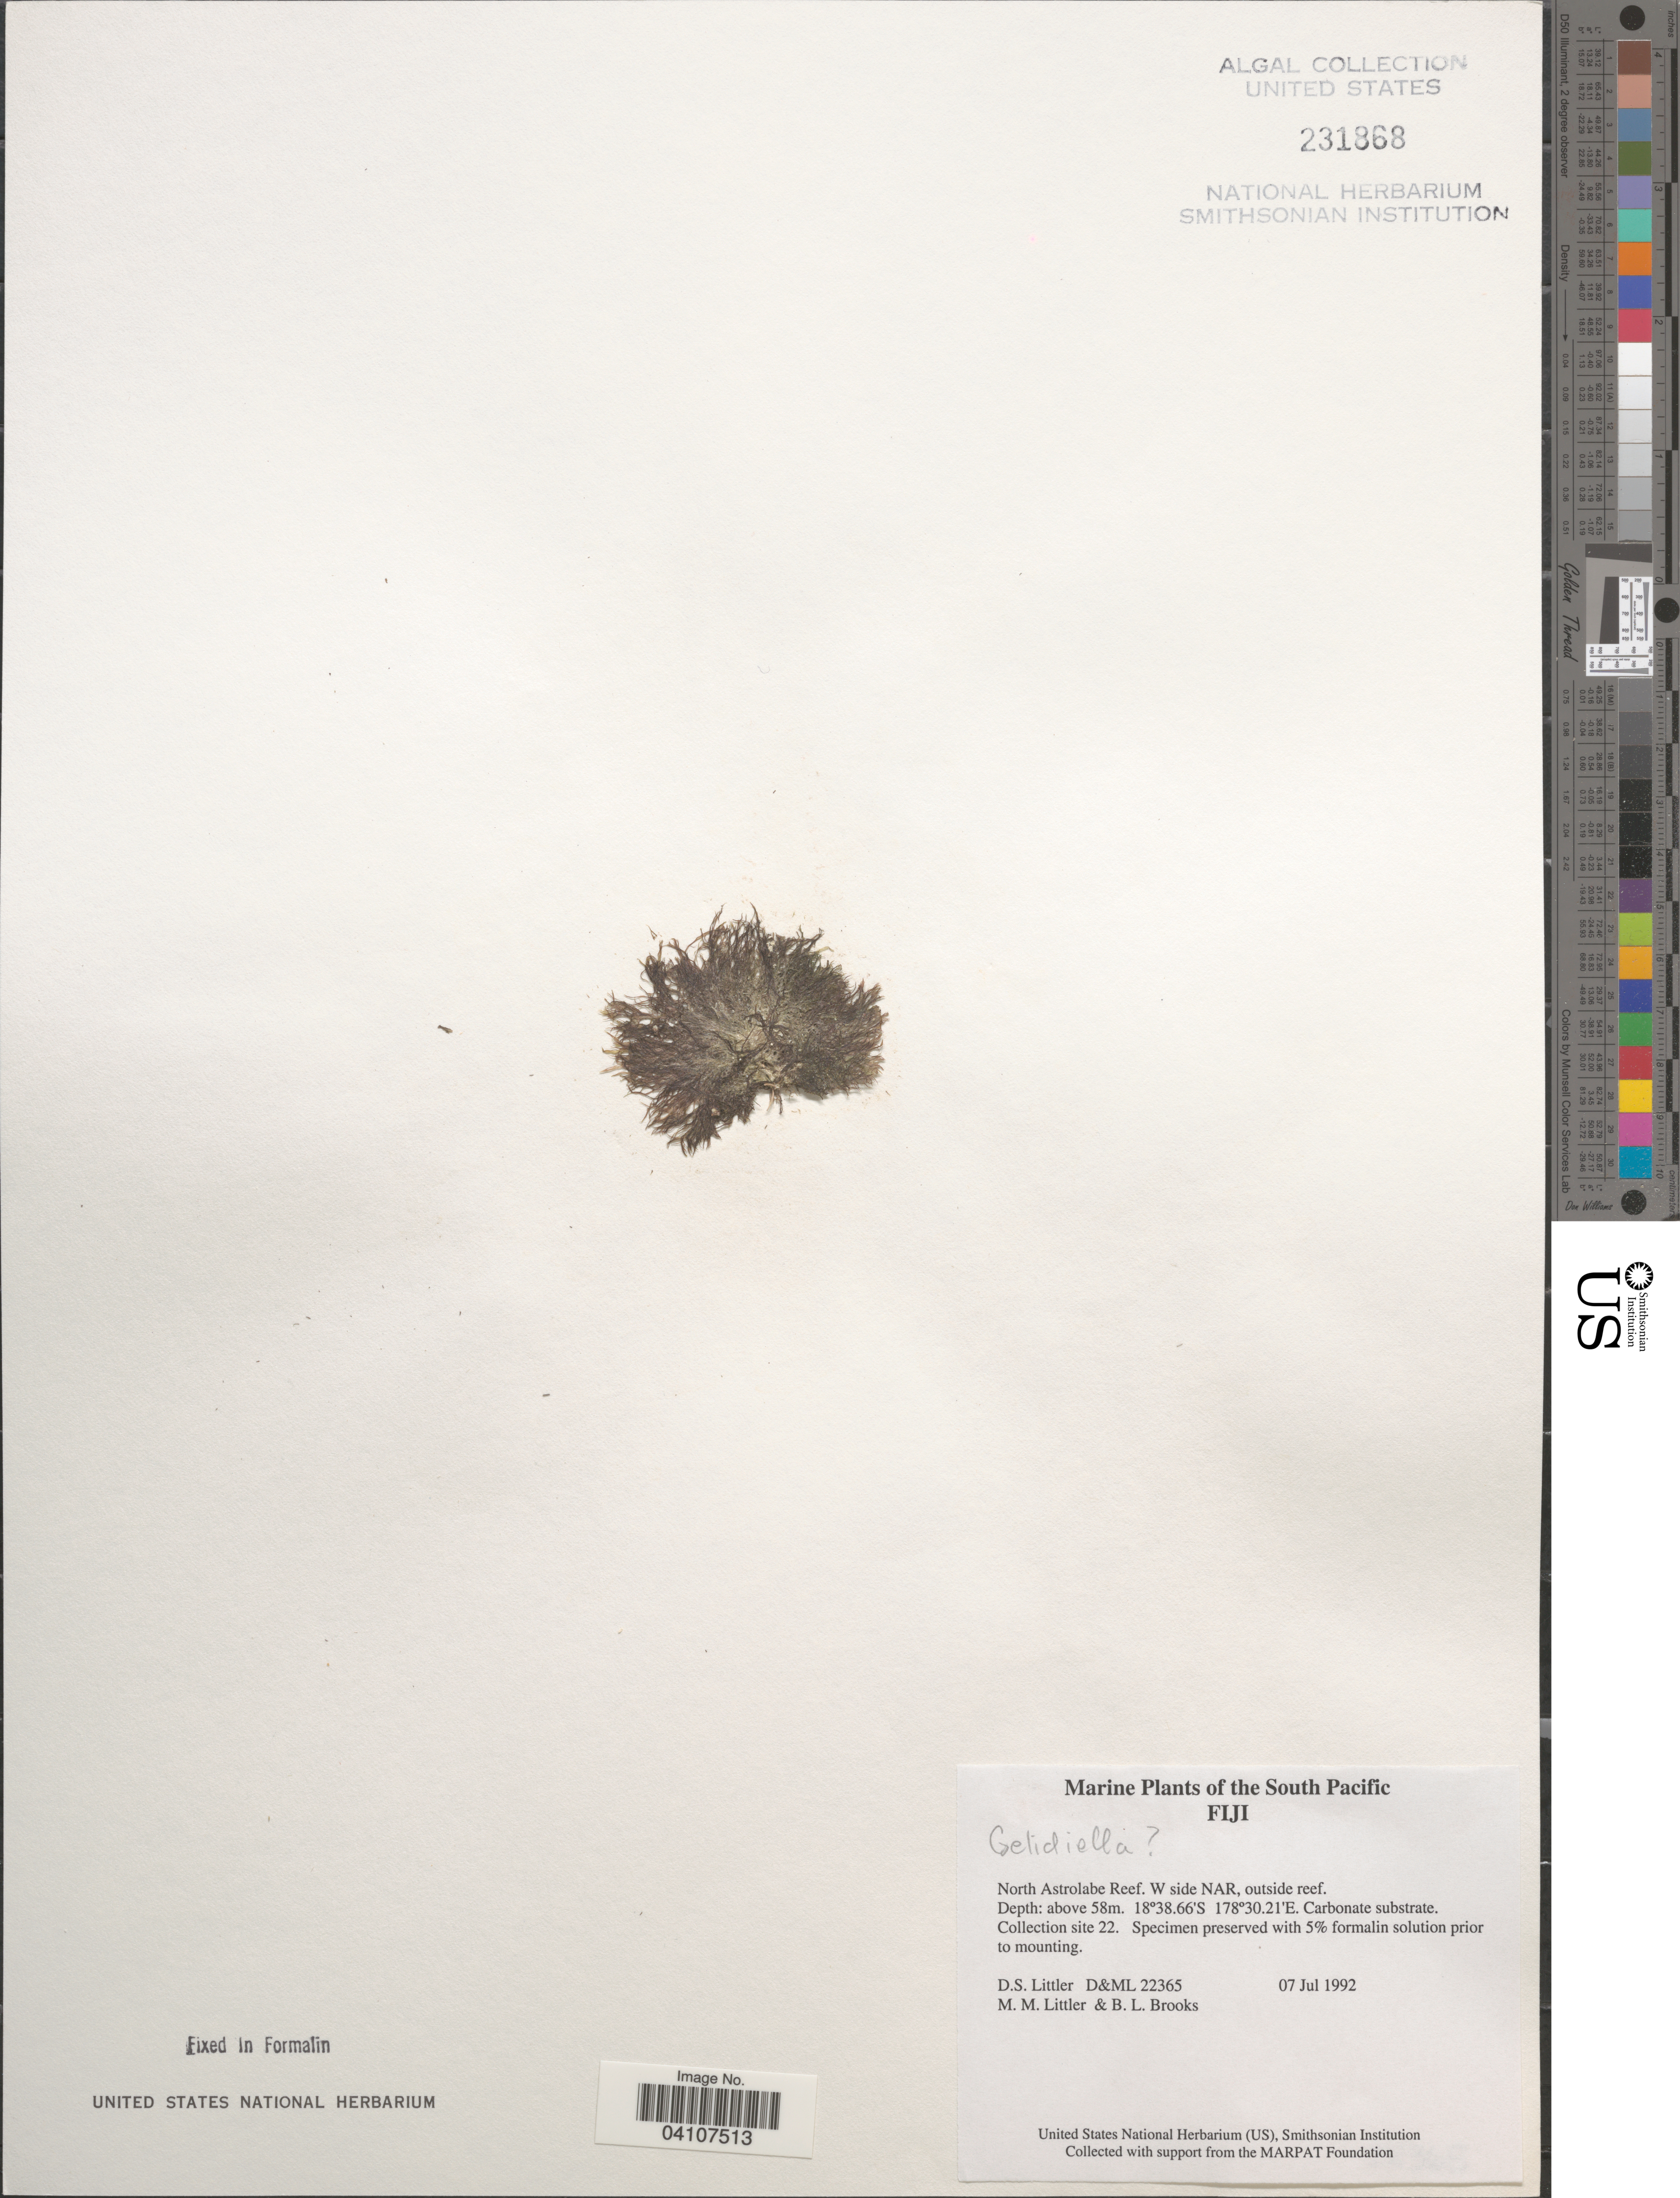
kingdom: Plantae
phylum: Rhodophyta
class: Florideophyceae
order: Gelidiales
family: Gelidiellaceae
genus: Gelidiella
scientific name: Gelidiella sp.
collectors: D. S. Littler & B. Brooks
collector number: D&ML 22365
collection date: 1992-07-07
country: Fiji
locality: The South Pacific. North Astrolabe Reef. W side NAR, outside reef. Collection site 22.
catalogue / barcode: US 231868